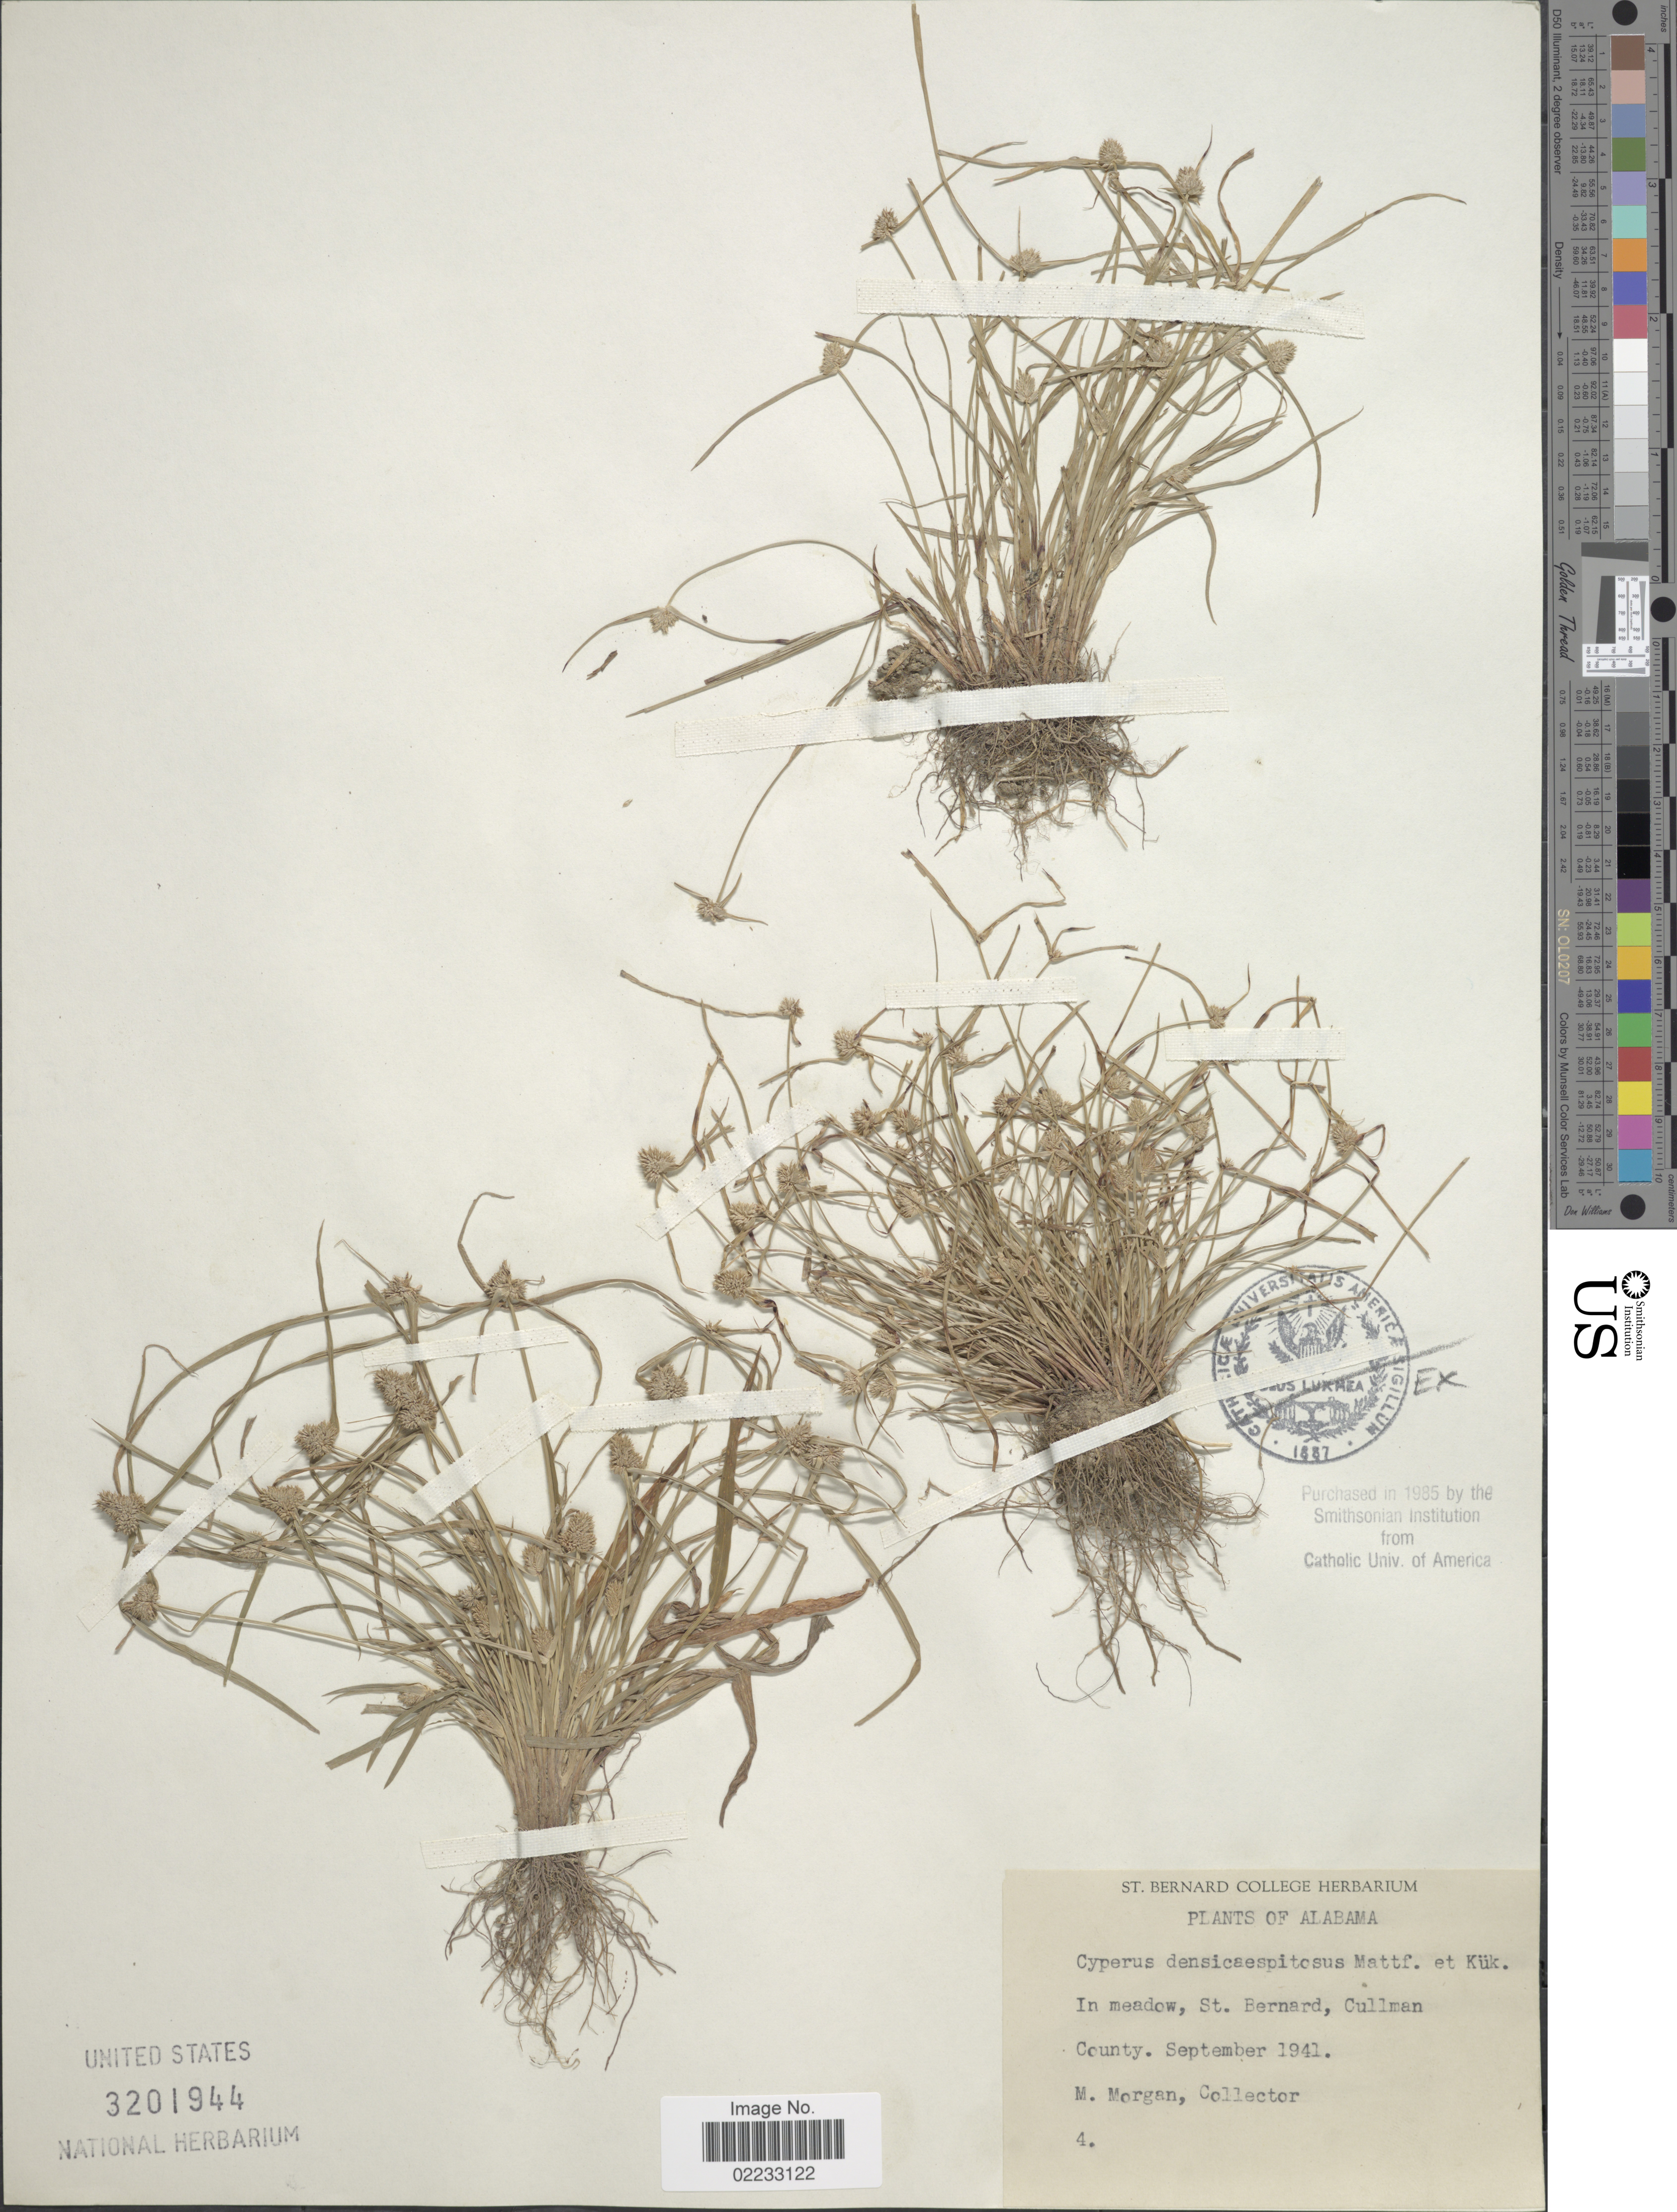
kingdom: Plantae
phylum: Tracheophyta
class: Liliopsida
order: Poales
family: Cyperaceae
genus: Cyperus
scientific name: Cyperus hortensis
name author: (Salzm. ex Steud.) Dorr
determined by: Strong, Mark T., (BOT), Smithsonian Institution - National Museum of Natural History (UNITED STATES)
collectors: W. Morgan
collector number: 4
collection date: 1941-09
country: United States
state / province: Alabama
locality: St. Bernard, Cullman County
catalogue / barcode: US 3201944